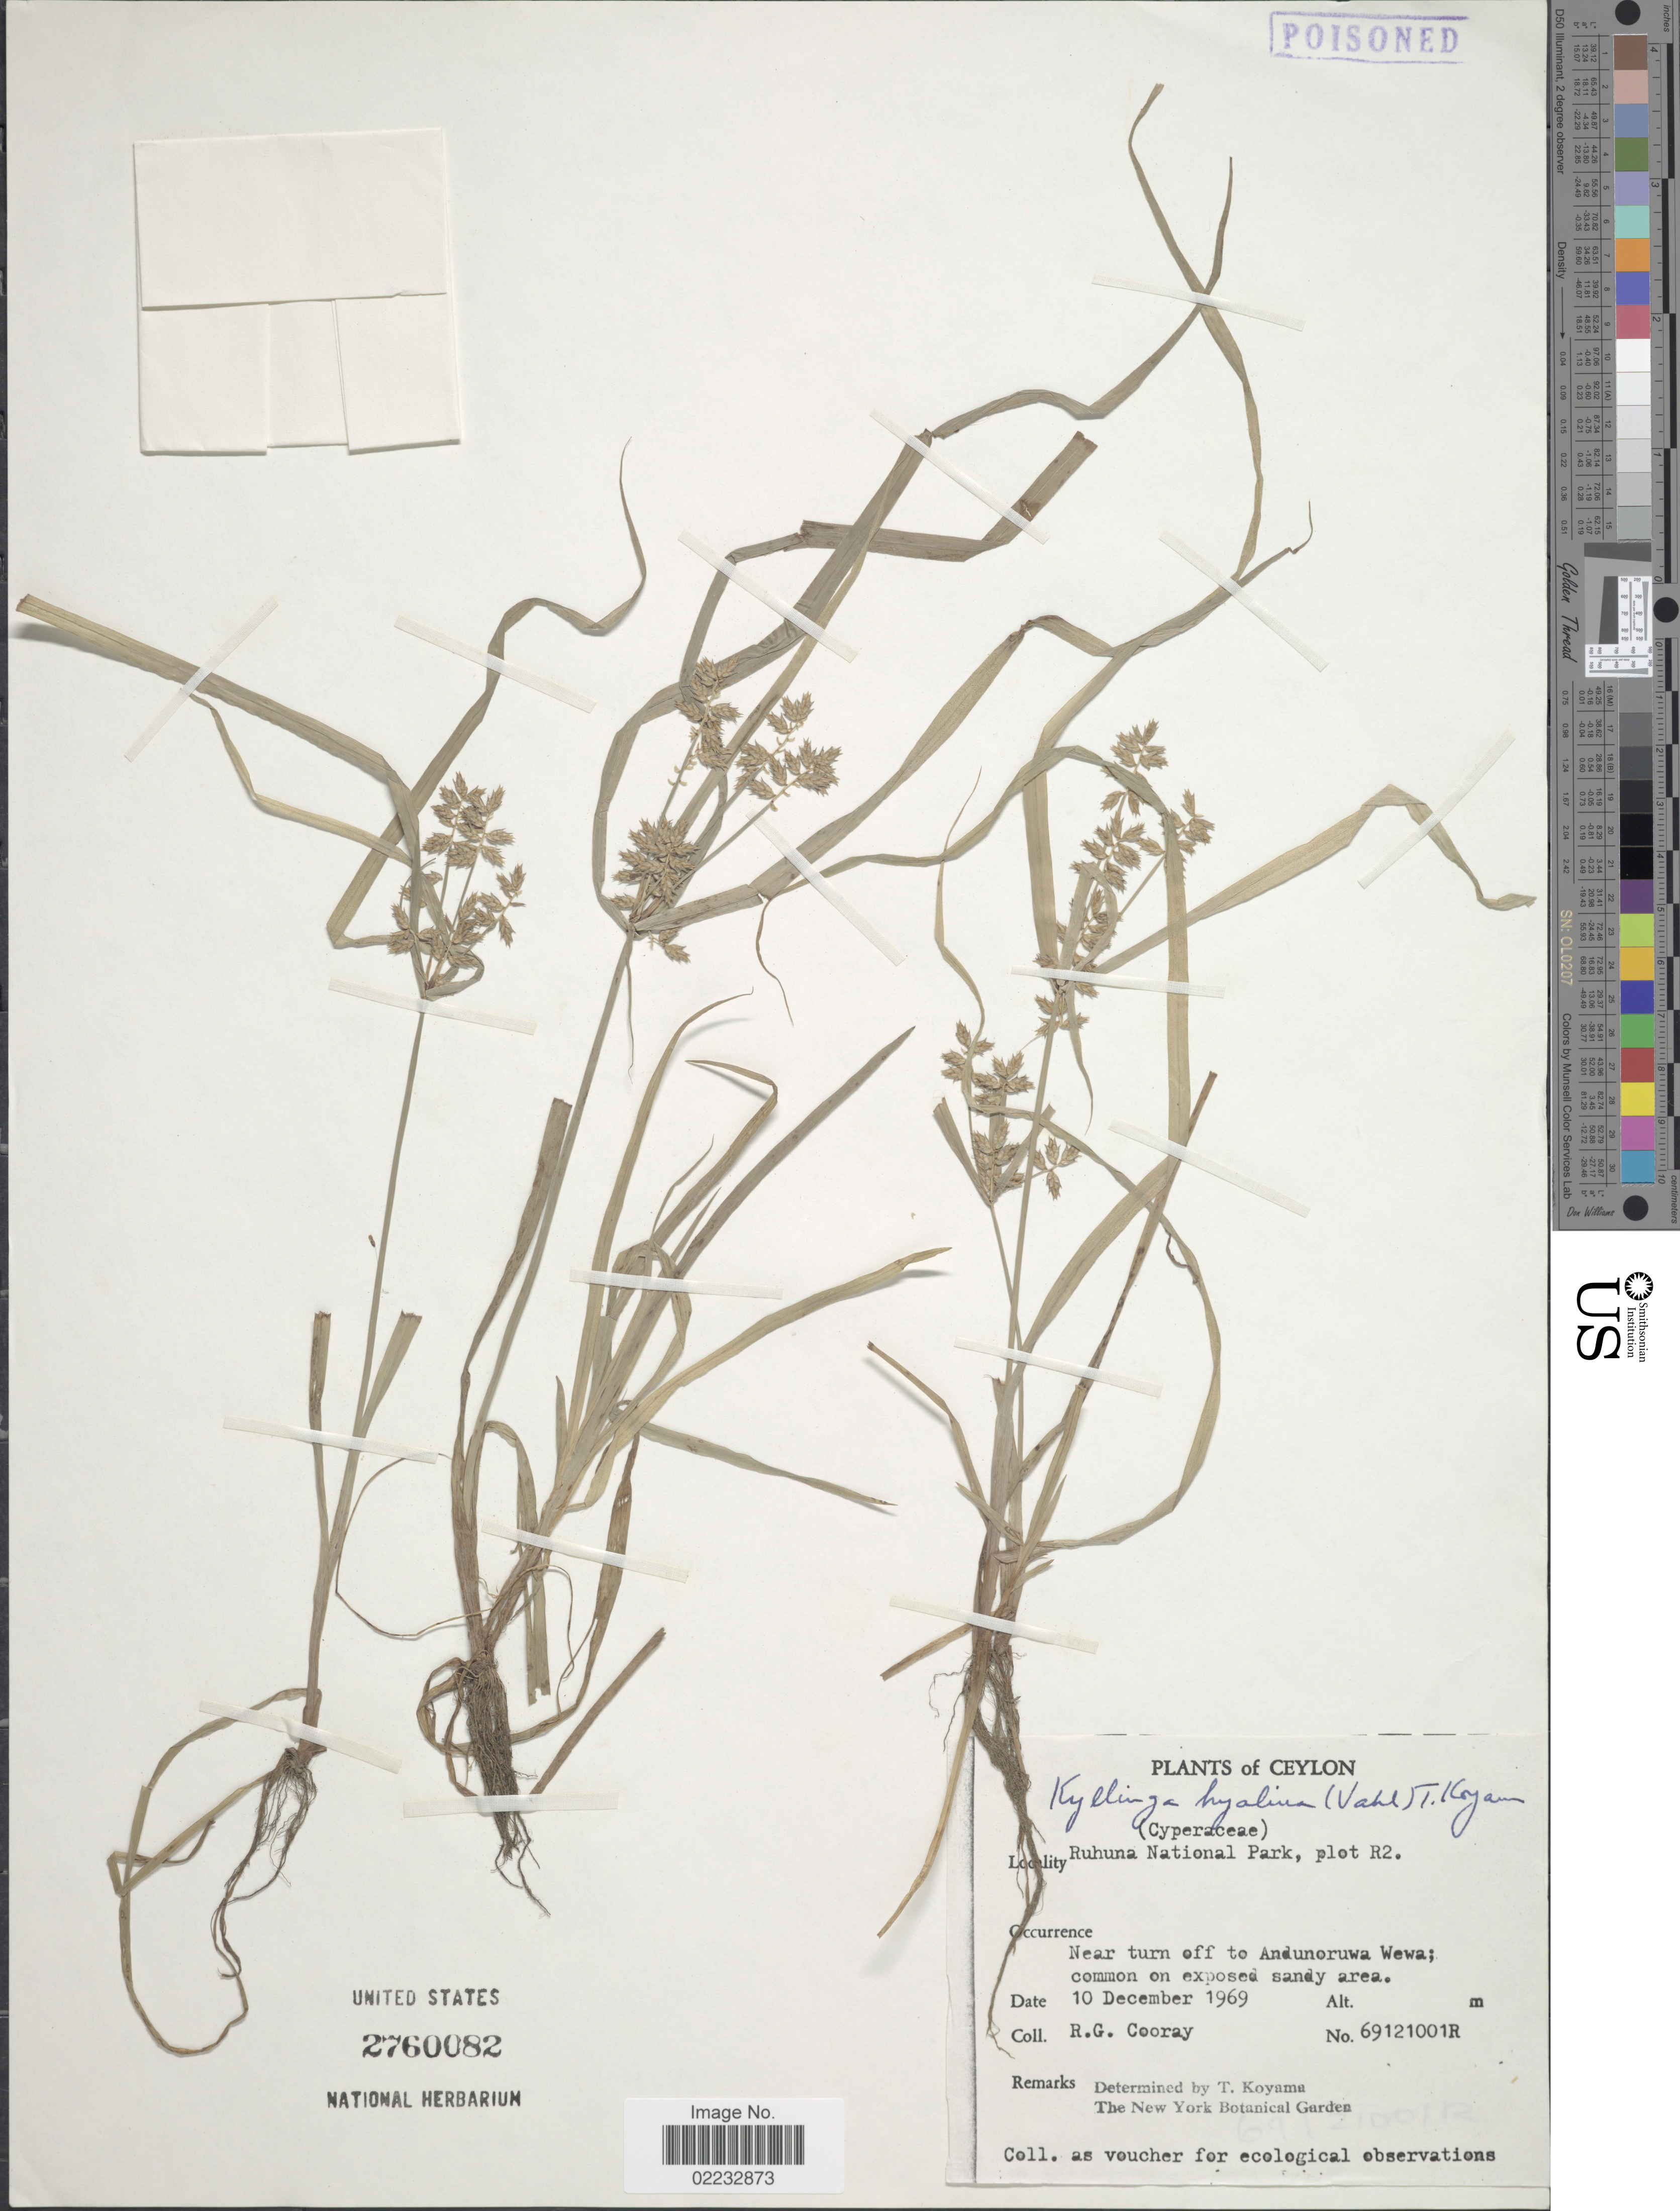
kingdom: Plantae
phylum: Tracheophyta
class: Liliopsida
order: Poales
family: Cyperaceae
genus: Cyperus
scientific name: Cyperus hyalinus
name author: Vahl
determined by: Strong, M. T., (US), Smithsonian Institution - National Museum of Natural History (UNITED STATES)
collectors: R. Cooray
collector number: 69121001R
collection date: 1969-12-10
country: Sri Lanka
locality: Ceylon, Ruhuna National Park, plot R2, near turn off to Andunoruwa Wewa; common on exposed sandy area.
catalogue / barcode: US 2760082